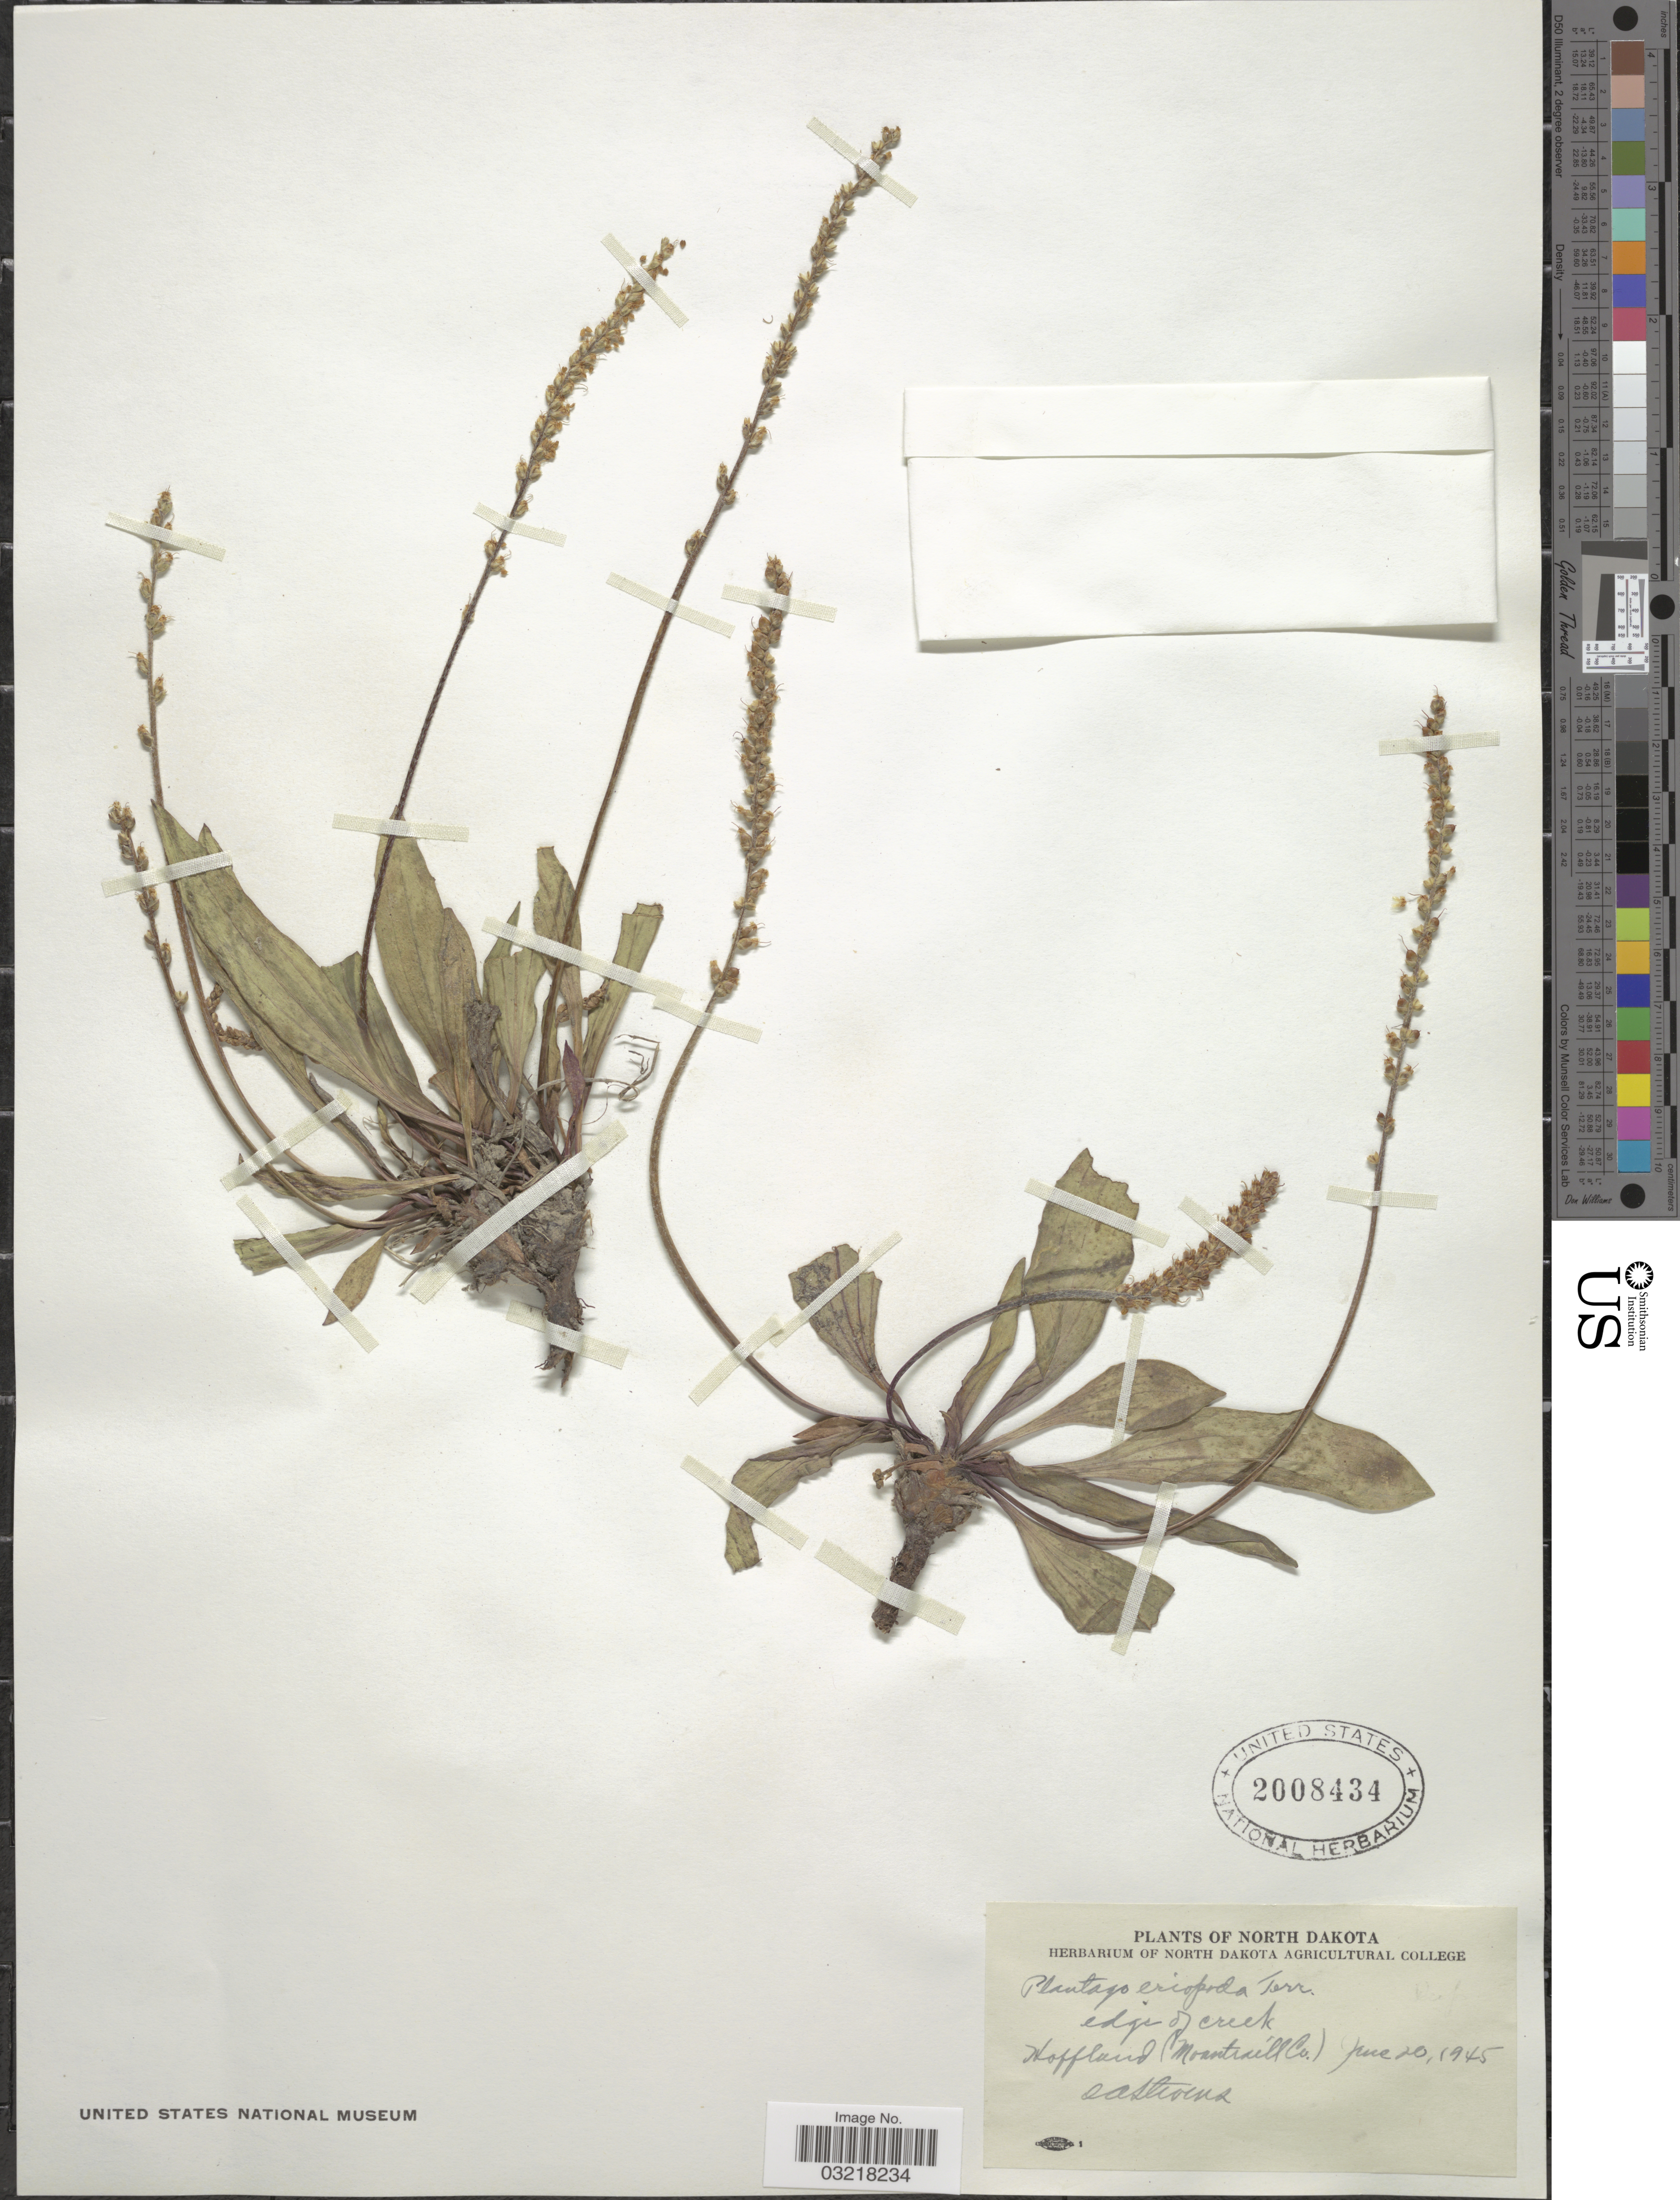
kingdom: Plantae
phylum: Tracheophyta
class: Magnoliopsida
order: Lamiales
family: Plantaginaceae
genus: Plantago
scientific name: Plantago eriopoda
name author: Torr.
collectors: O. A. Stevens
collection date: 1945-06-20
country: United States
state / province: North Dakota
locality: Hoffland (Mountraill Co.).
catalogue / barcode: US 2008434